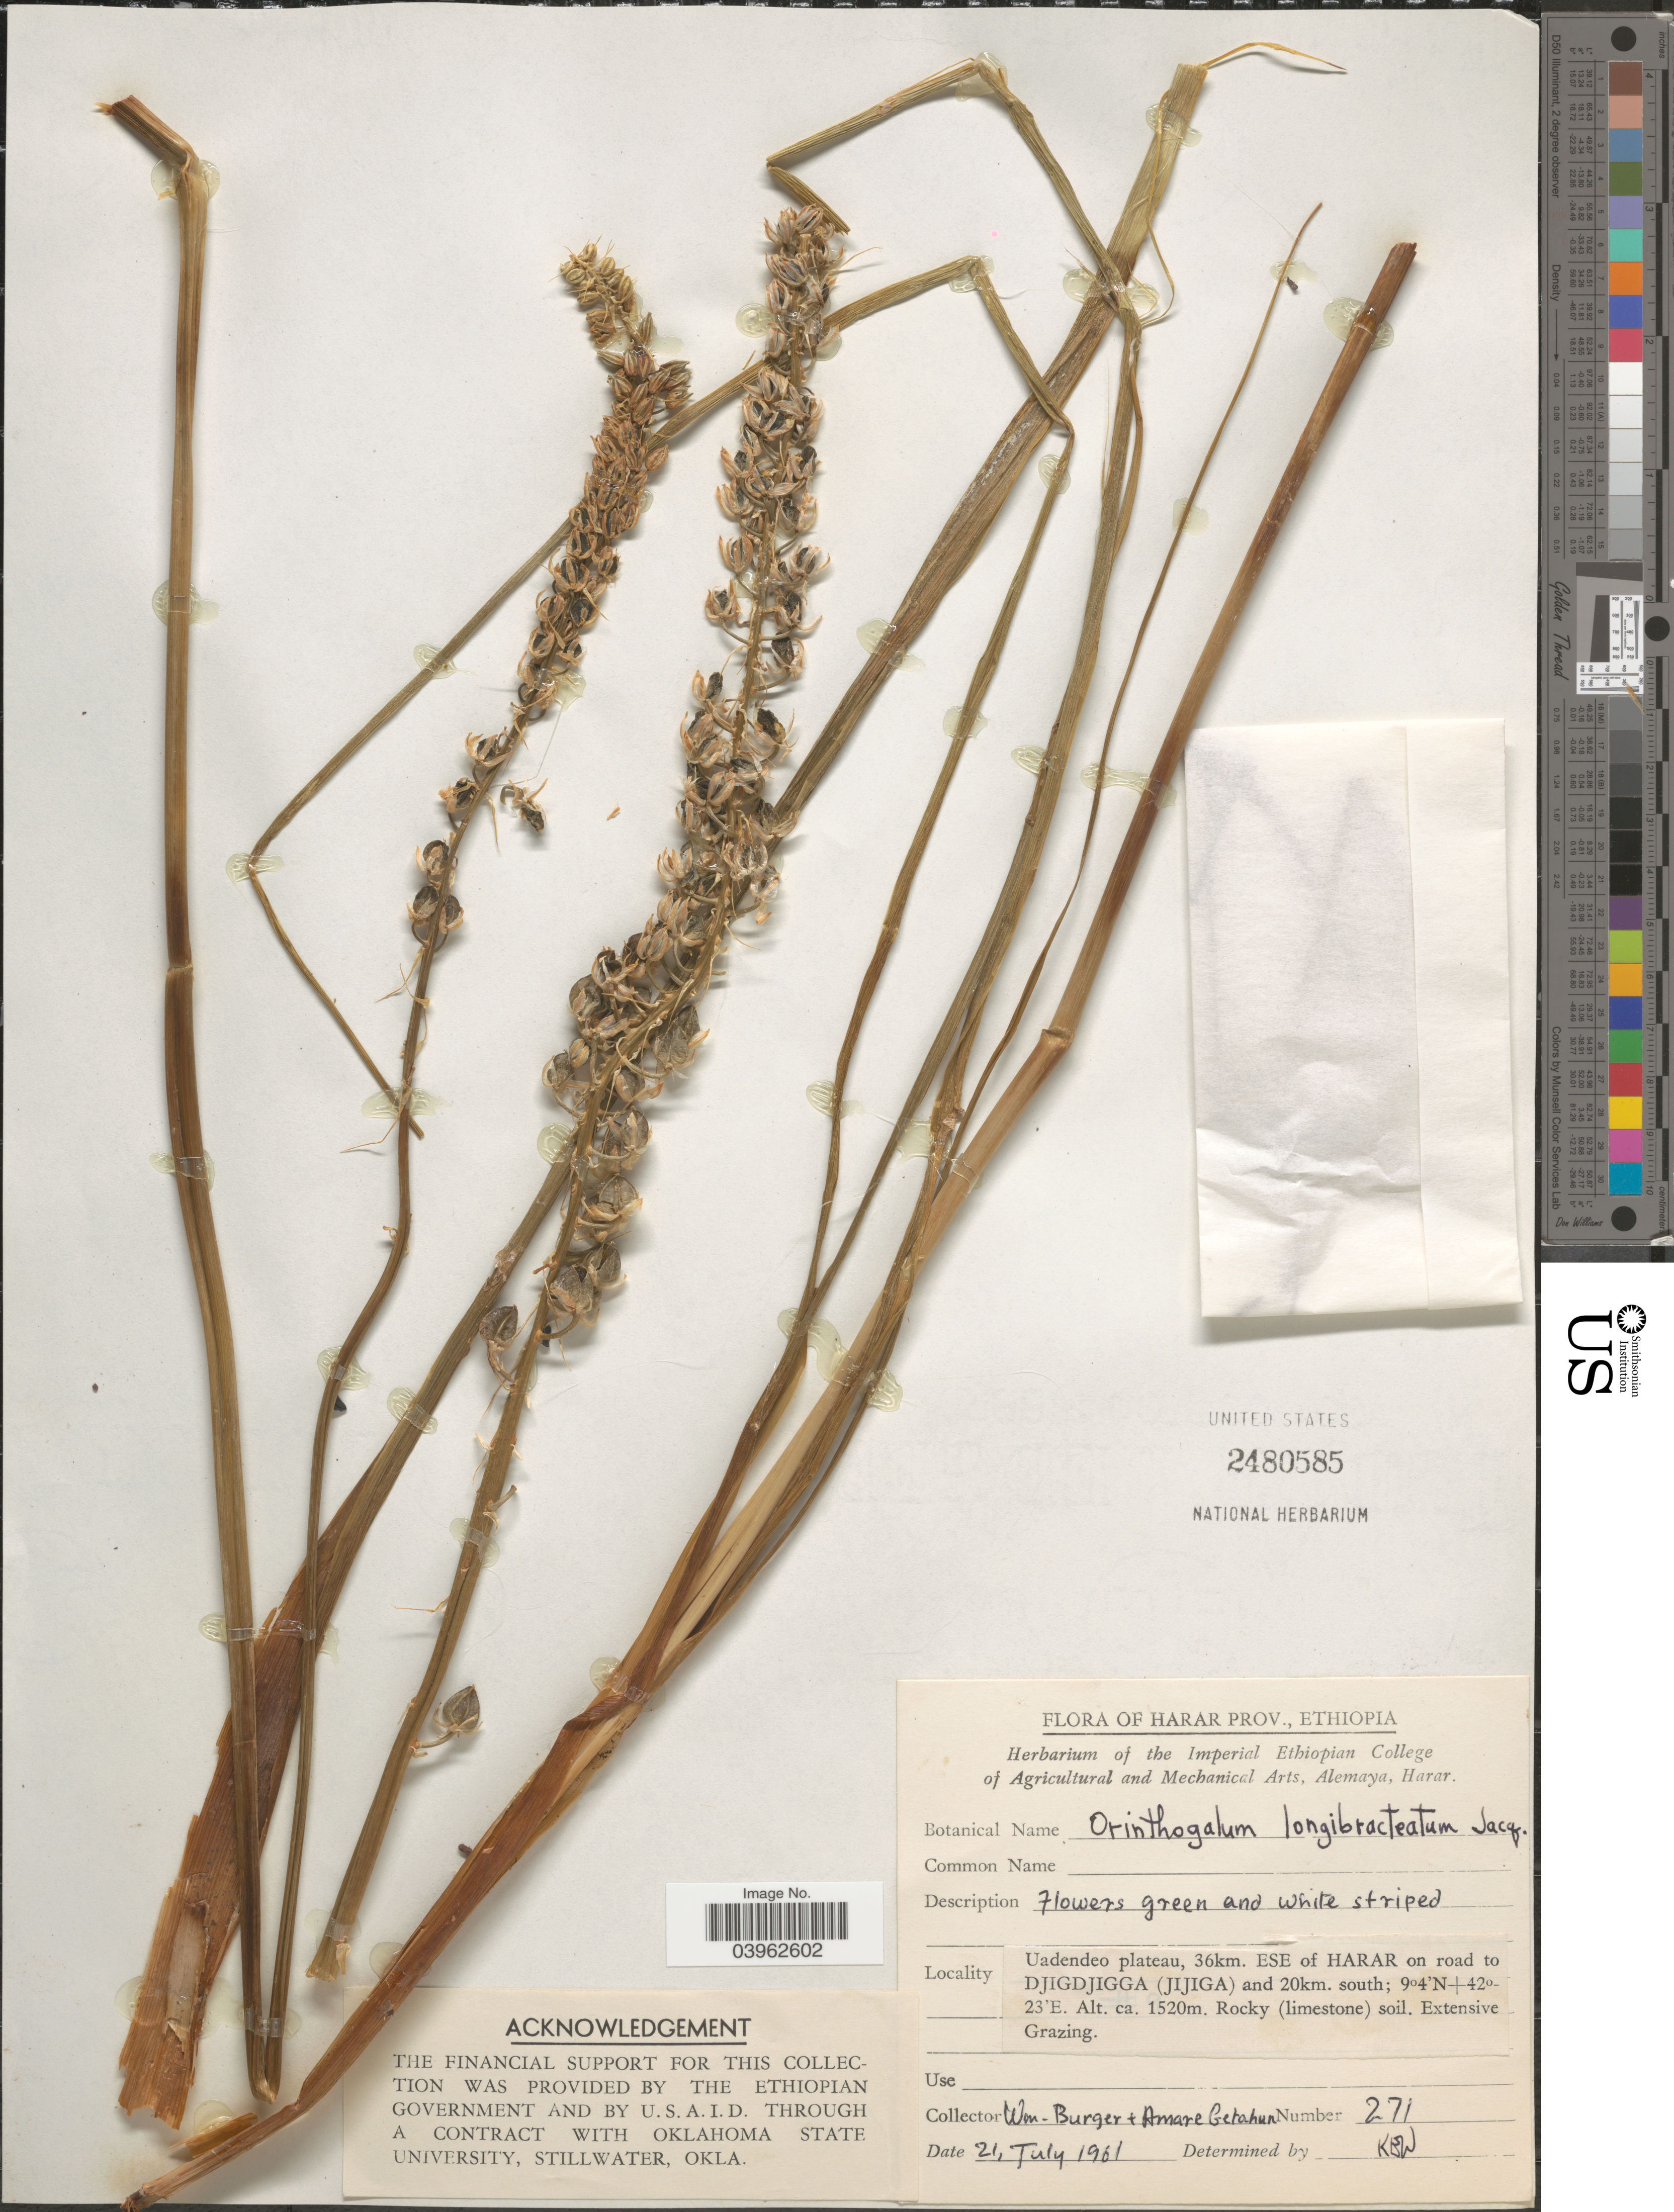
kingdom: Plantae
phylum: Tracheophyta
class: Liliopsida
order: Asparagales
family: Asparagaceae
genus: Ornithogalum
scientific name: Ornithogalum longibracteatum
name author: Jacq.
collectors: W. Burger & A. Getahun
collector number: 271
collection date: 1961-07-21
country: Ethiopia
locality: Harar Prov. Uadendeo plateau, 36km. ESE of Harar on road to Djigdjigga (Jijiga) and 20km. south.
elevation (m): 1520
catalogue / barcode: US 2480585